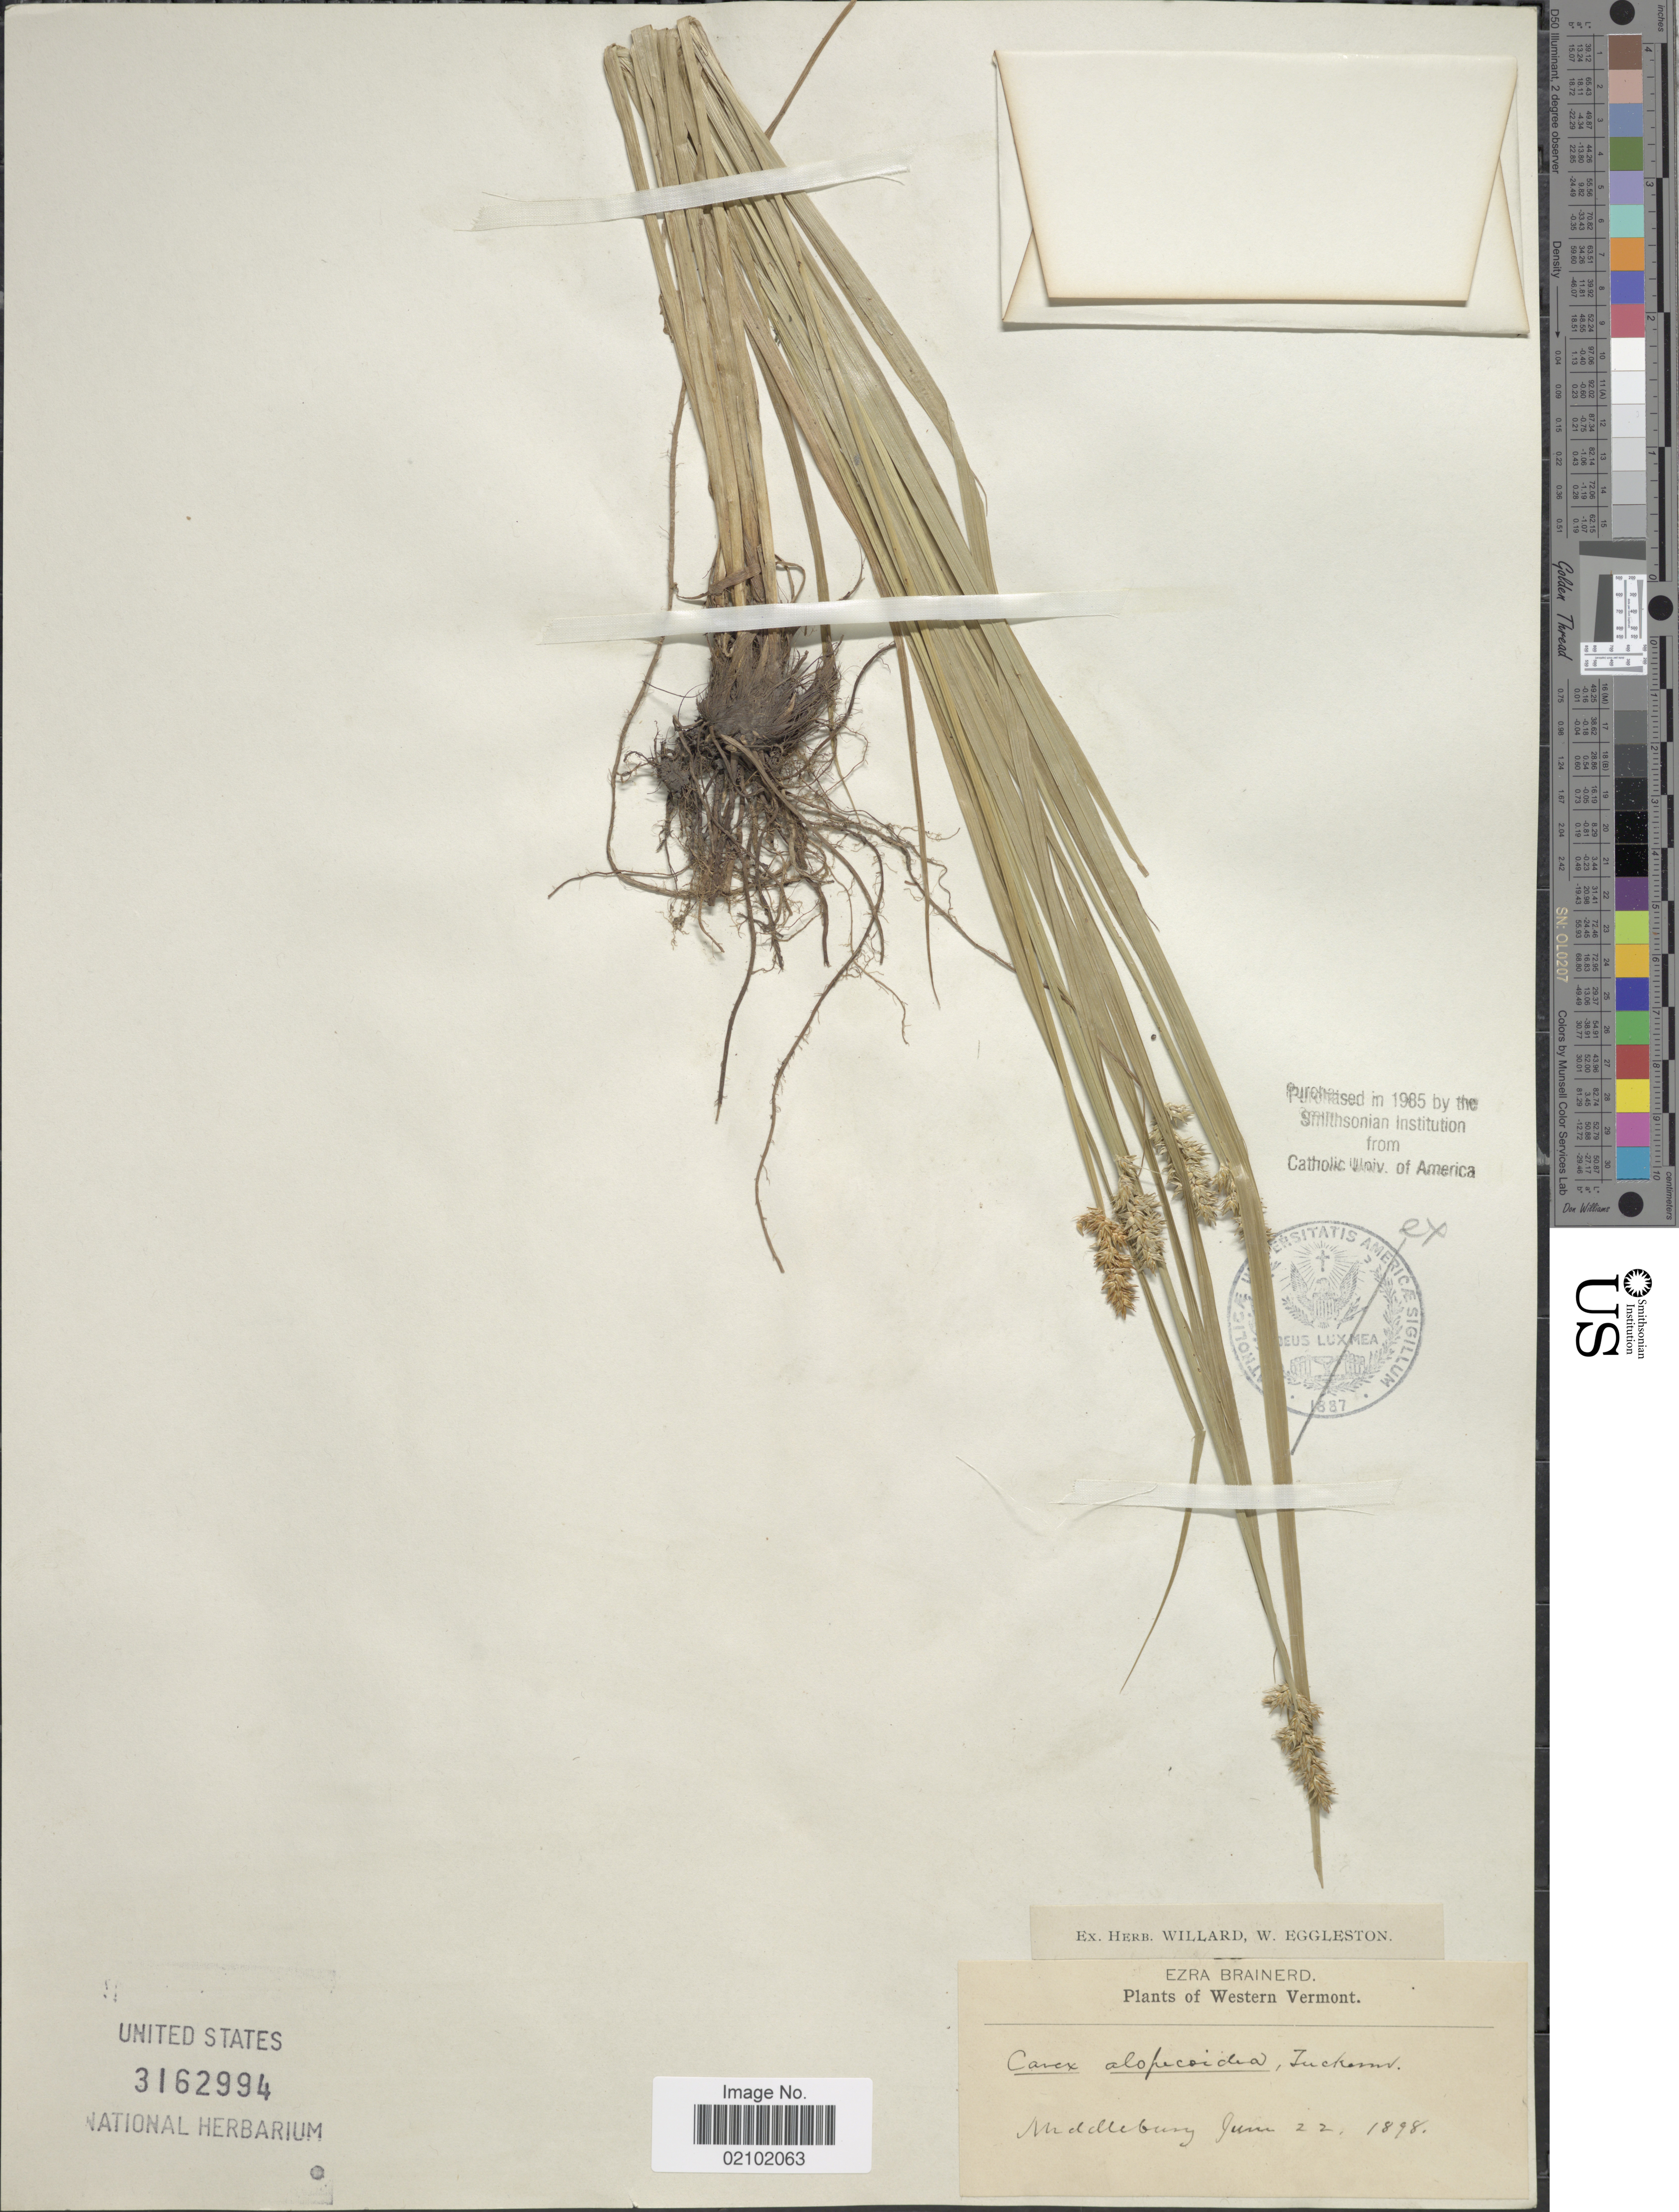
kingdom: Plantae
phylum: Tracheophyta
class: Liliopsida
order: Poales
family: Cyperaceae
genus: Carex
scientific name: Carex alopecoidea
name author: Tuck.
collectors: E. Brainerd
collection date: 1898-06-22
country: United States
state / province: Vermont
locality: Western Vermont. Middlebury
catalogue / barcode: US 3162994